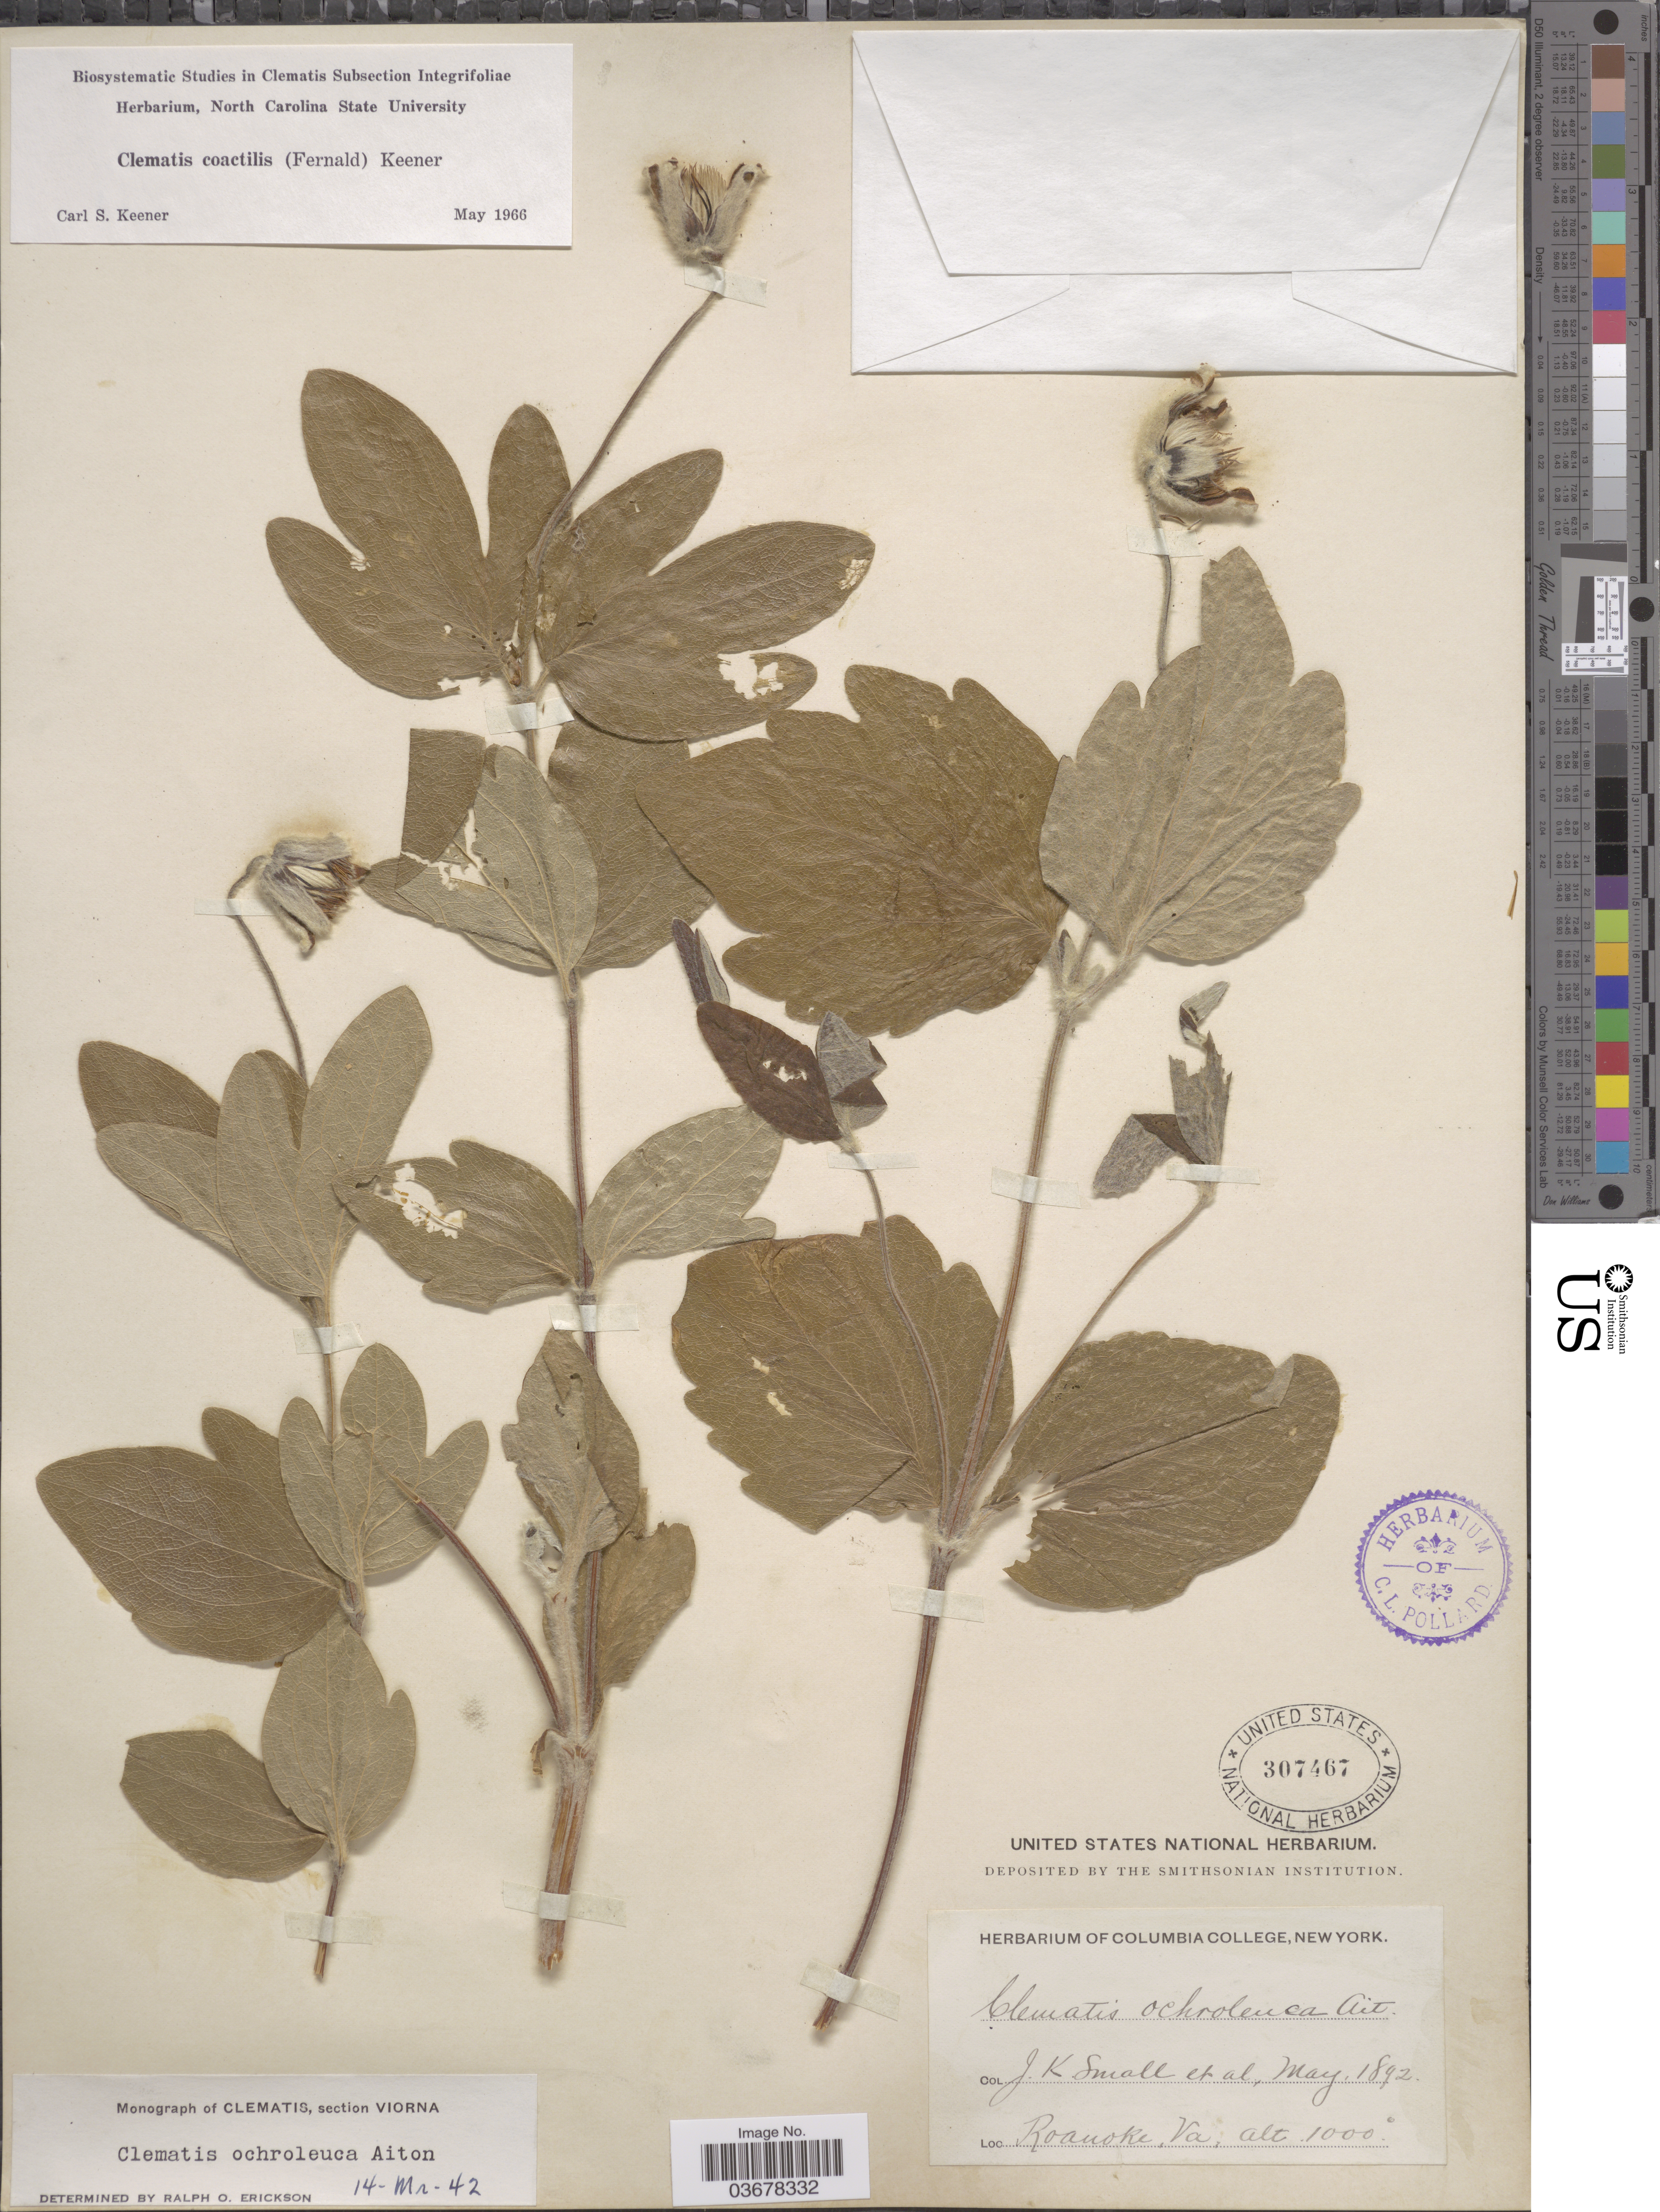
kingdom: Plantae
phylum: Tracheophyta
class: Magnoliopsida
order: Ranunculales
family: Ranunculaceae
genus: Clematis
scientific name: Clematis viorna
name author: L.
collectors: J. K. Small & et al.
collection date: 1892-05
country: United States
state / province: Virginia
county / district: Roanoke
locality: Roanoke.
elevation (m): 305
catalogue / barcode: US 307467